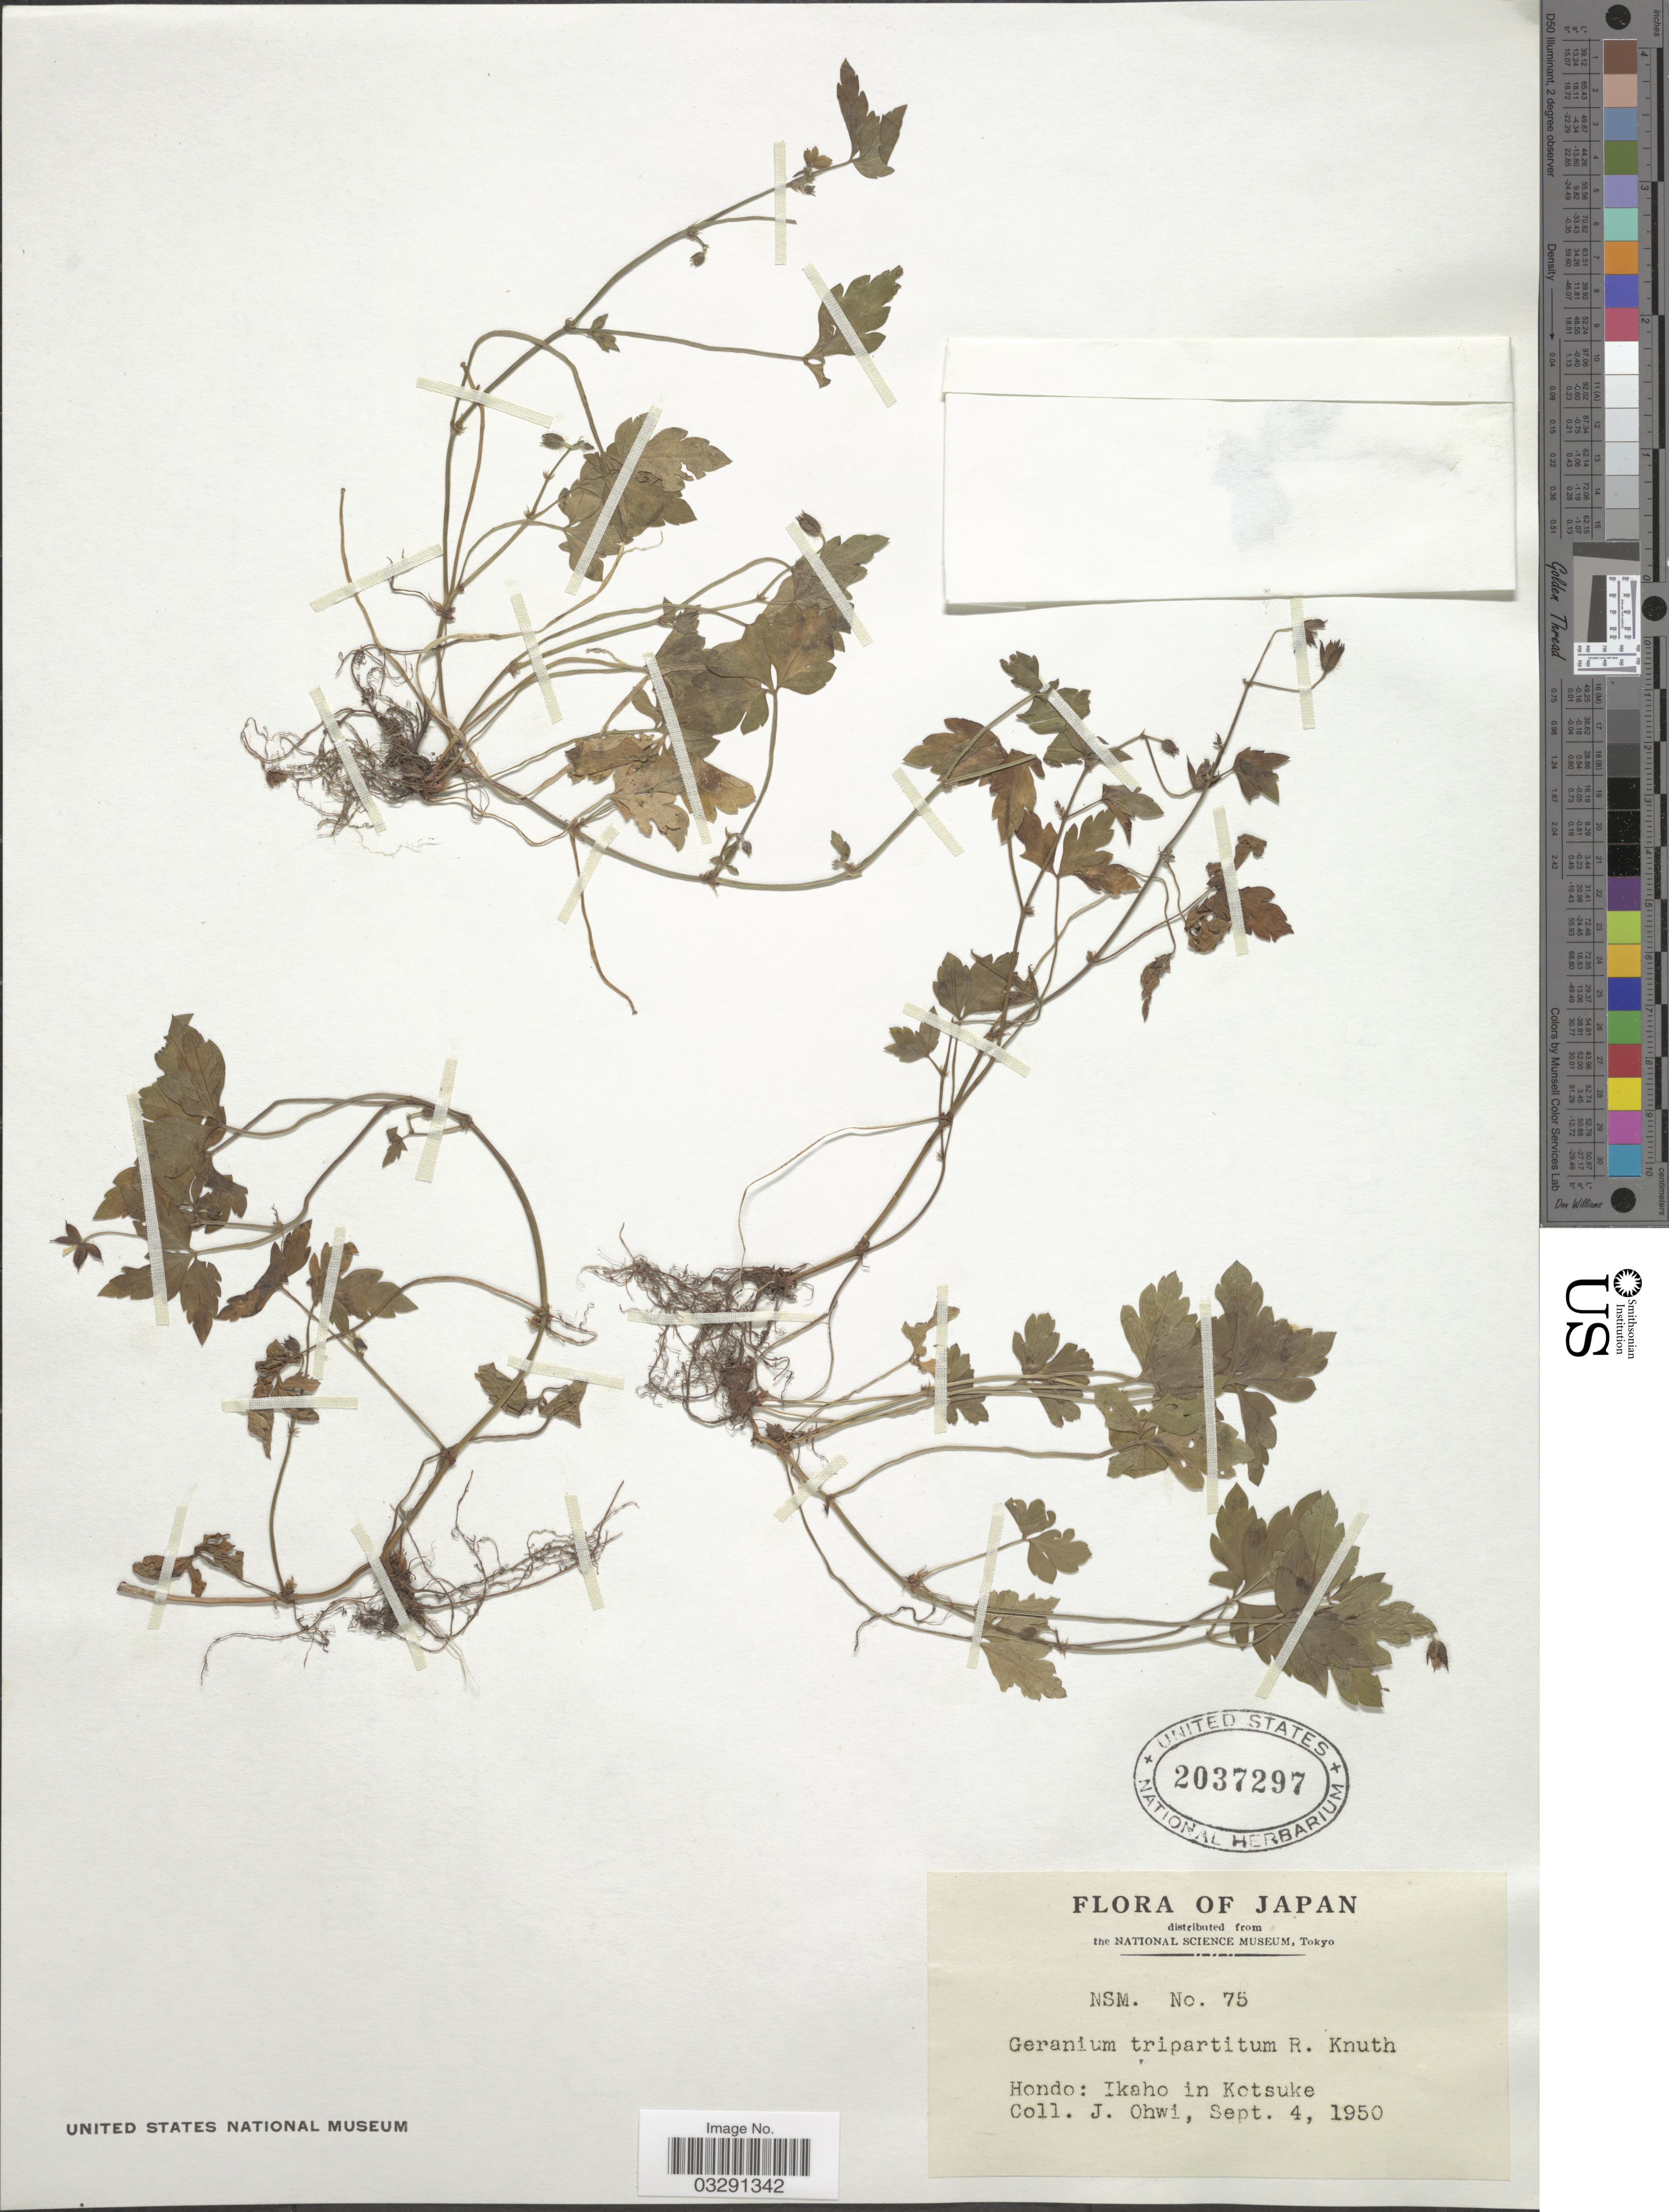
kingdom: Plantae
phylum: Tracheophyta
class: Magnoliopsida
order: Geraniales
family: Geraniaceae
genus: Geranium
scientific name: Geranium tripartitum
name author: R. Knuth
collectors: J. Ohwi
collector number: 75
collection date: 1950-09-04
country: Japan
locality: Hondo: Ikaho in Kotsuke.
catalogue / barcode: US 2037297